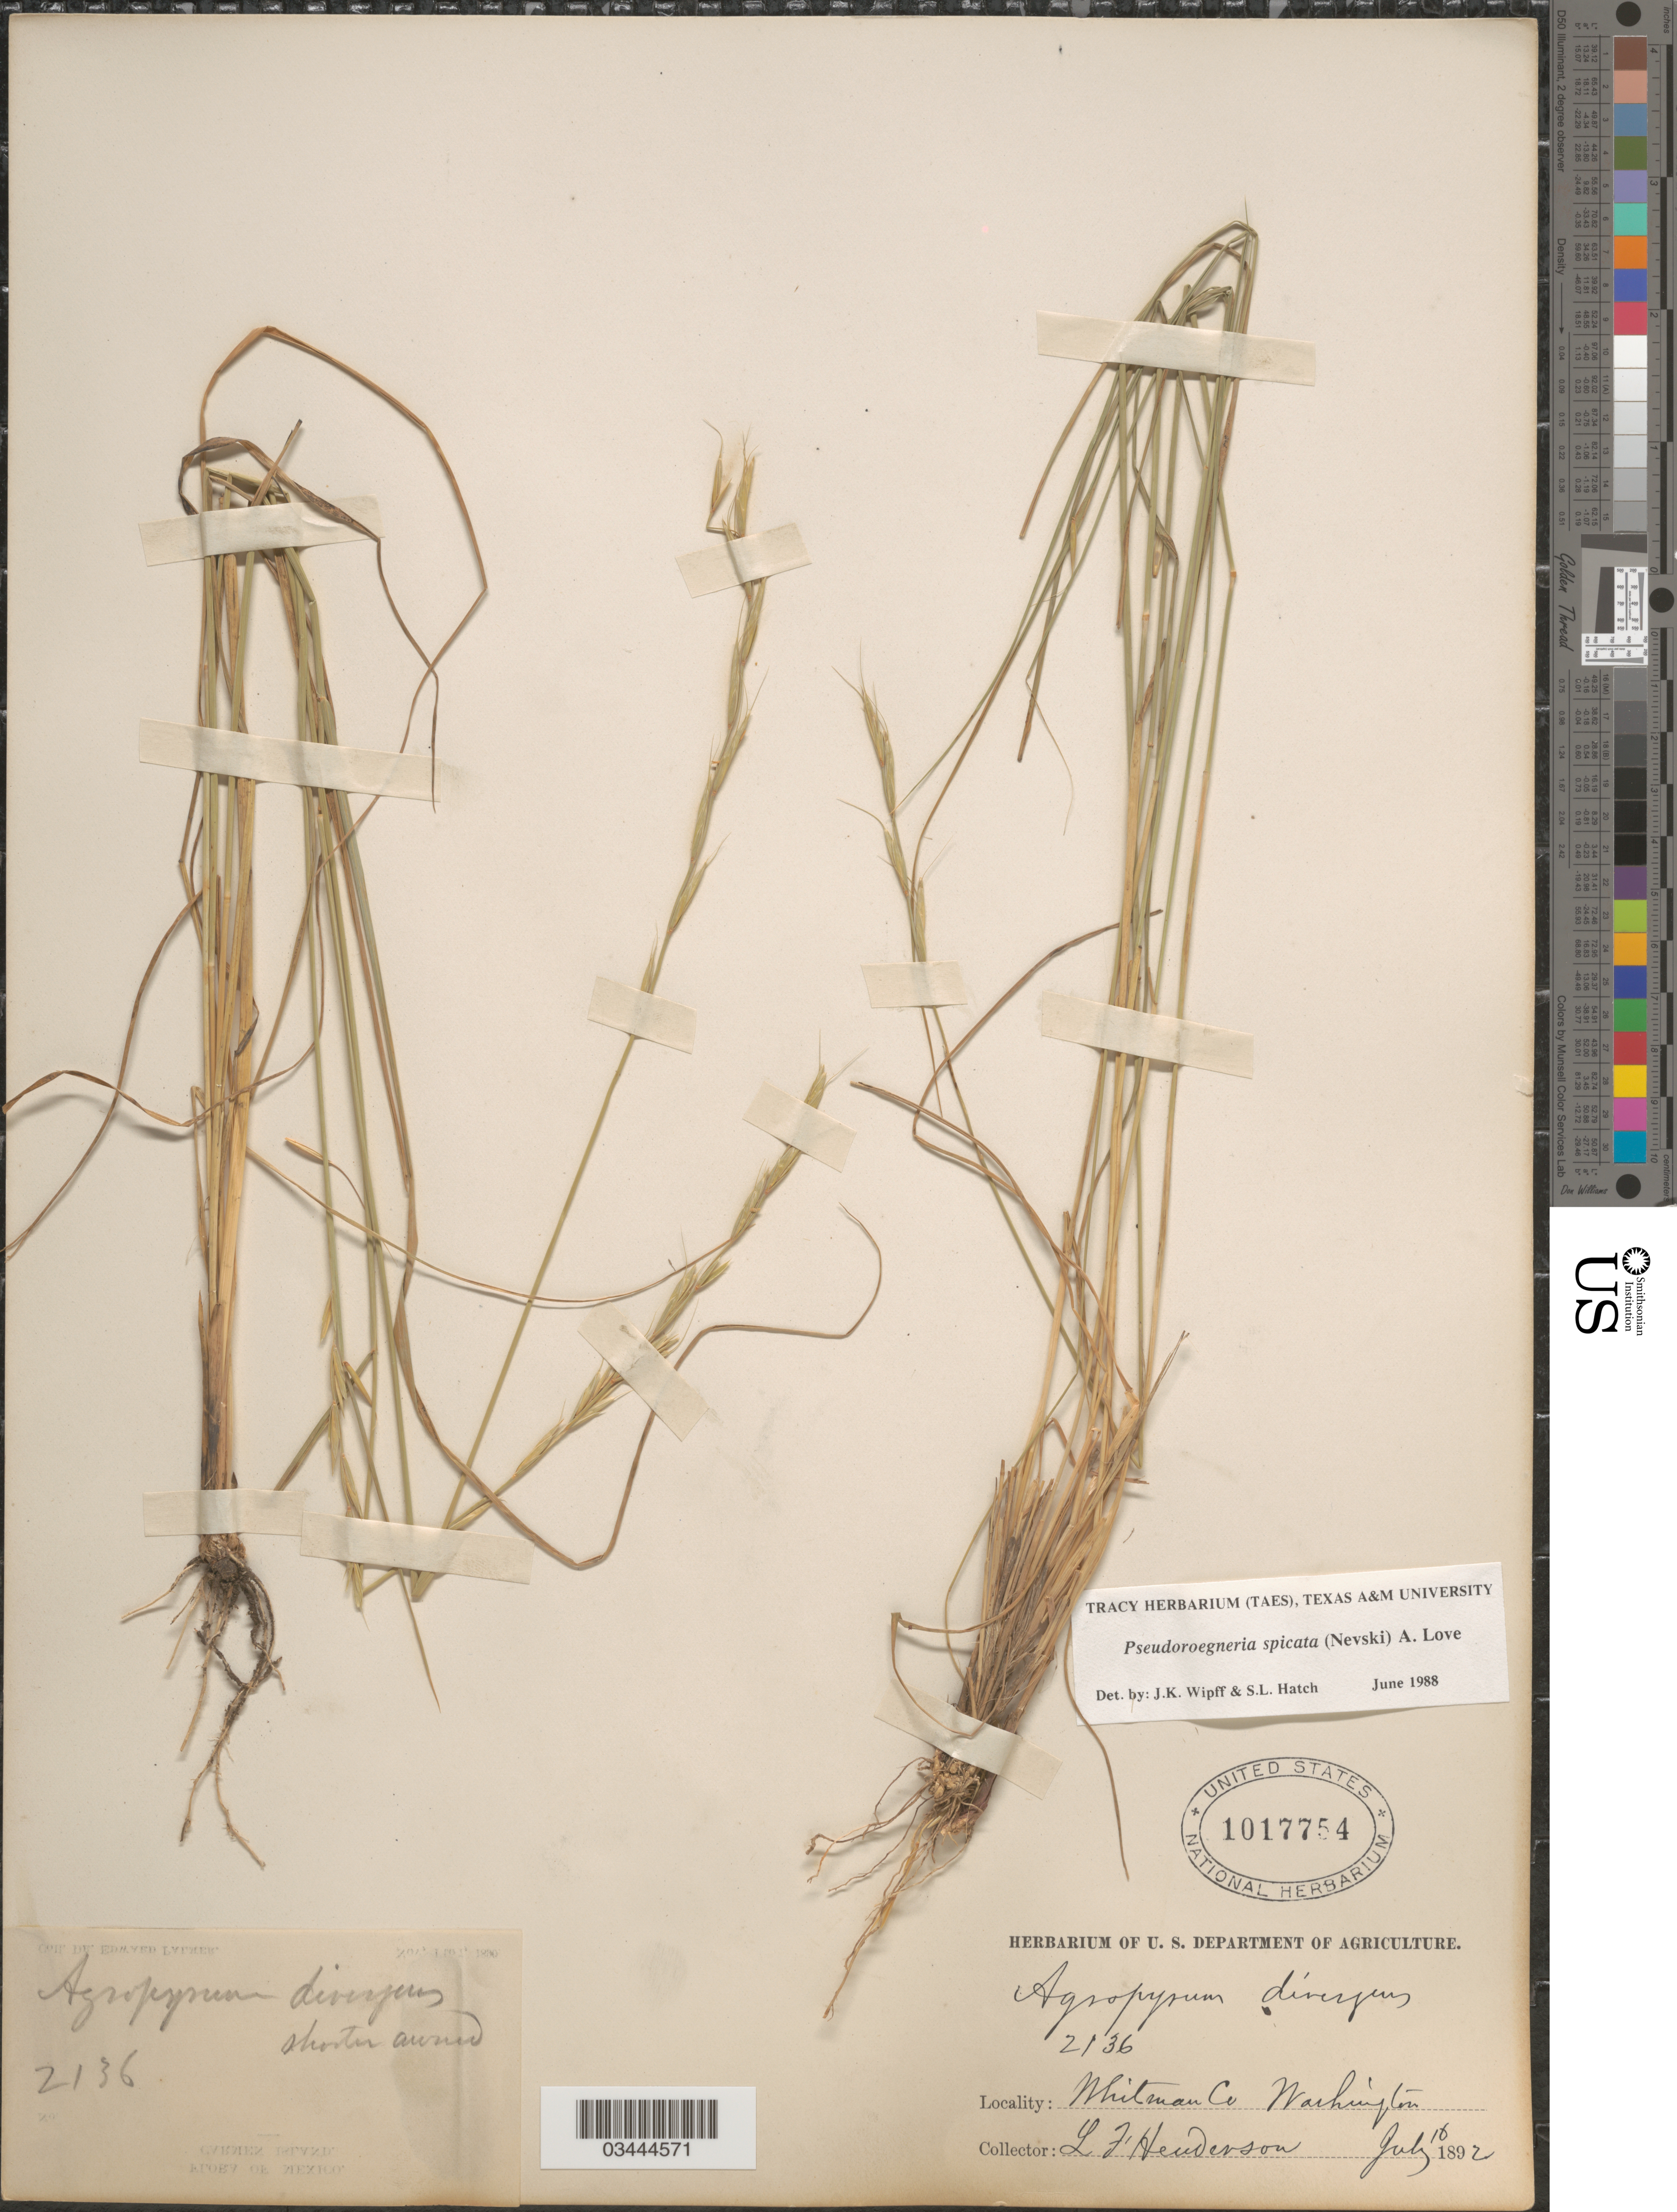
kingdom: Plantae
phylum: Tracheophyta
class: Liliopsida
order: Poales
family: Poaceae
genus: Pseudoroegneria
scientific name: Pseudoroegneria spicata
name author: (Pursh) Á. Löve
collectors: L. Henderson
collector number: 2136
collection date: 1892-07-16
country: United States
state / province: Washington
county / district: Whitman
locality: Whitman Co.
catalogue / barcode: US 1017754